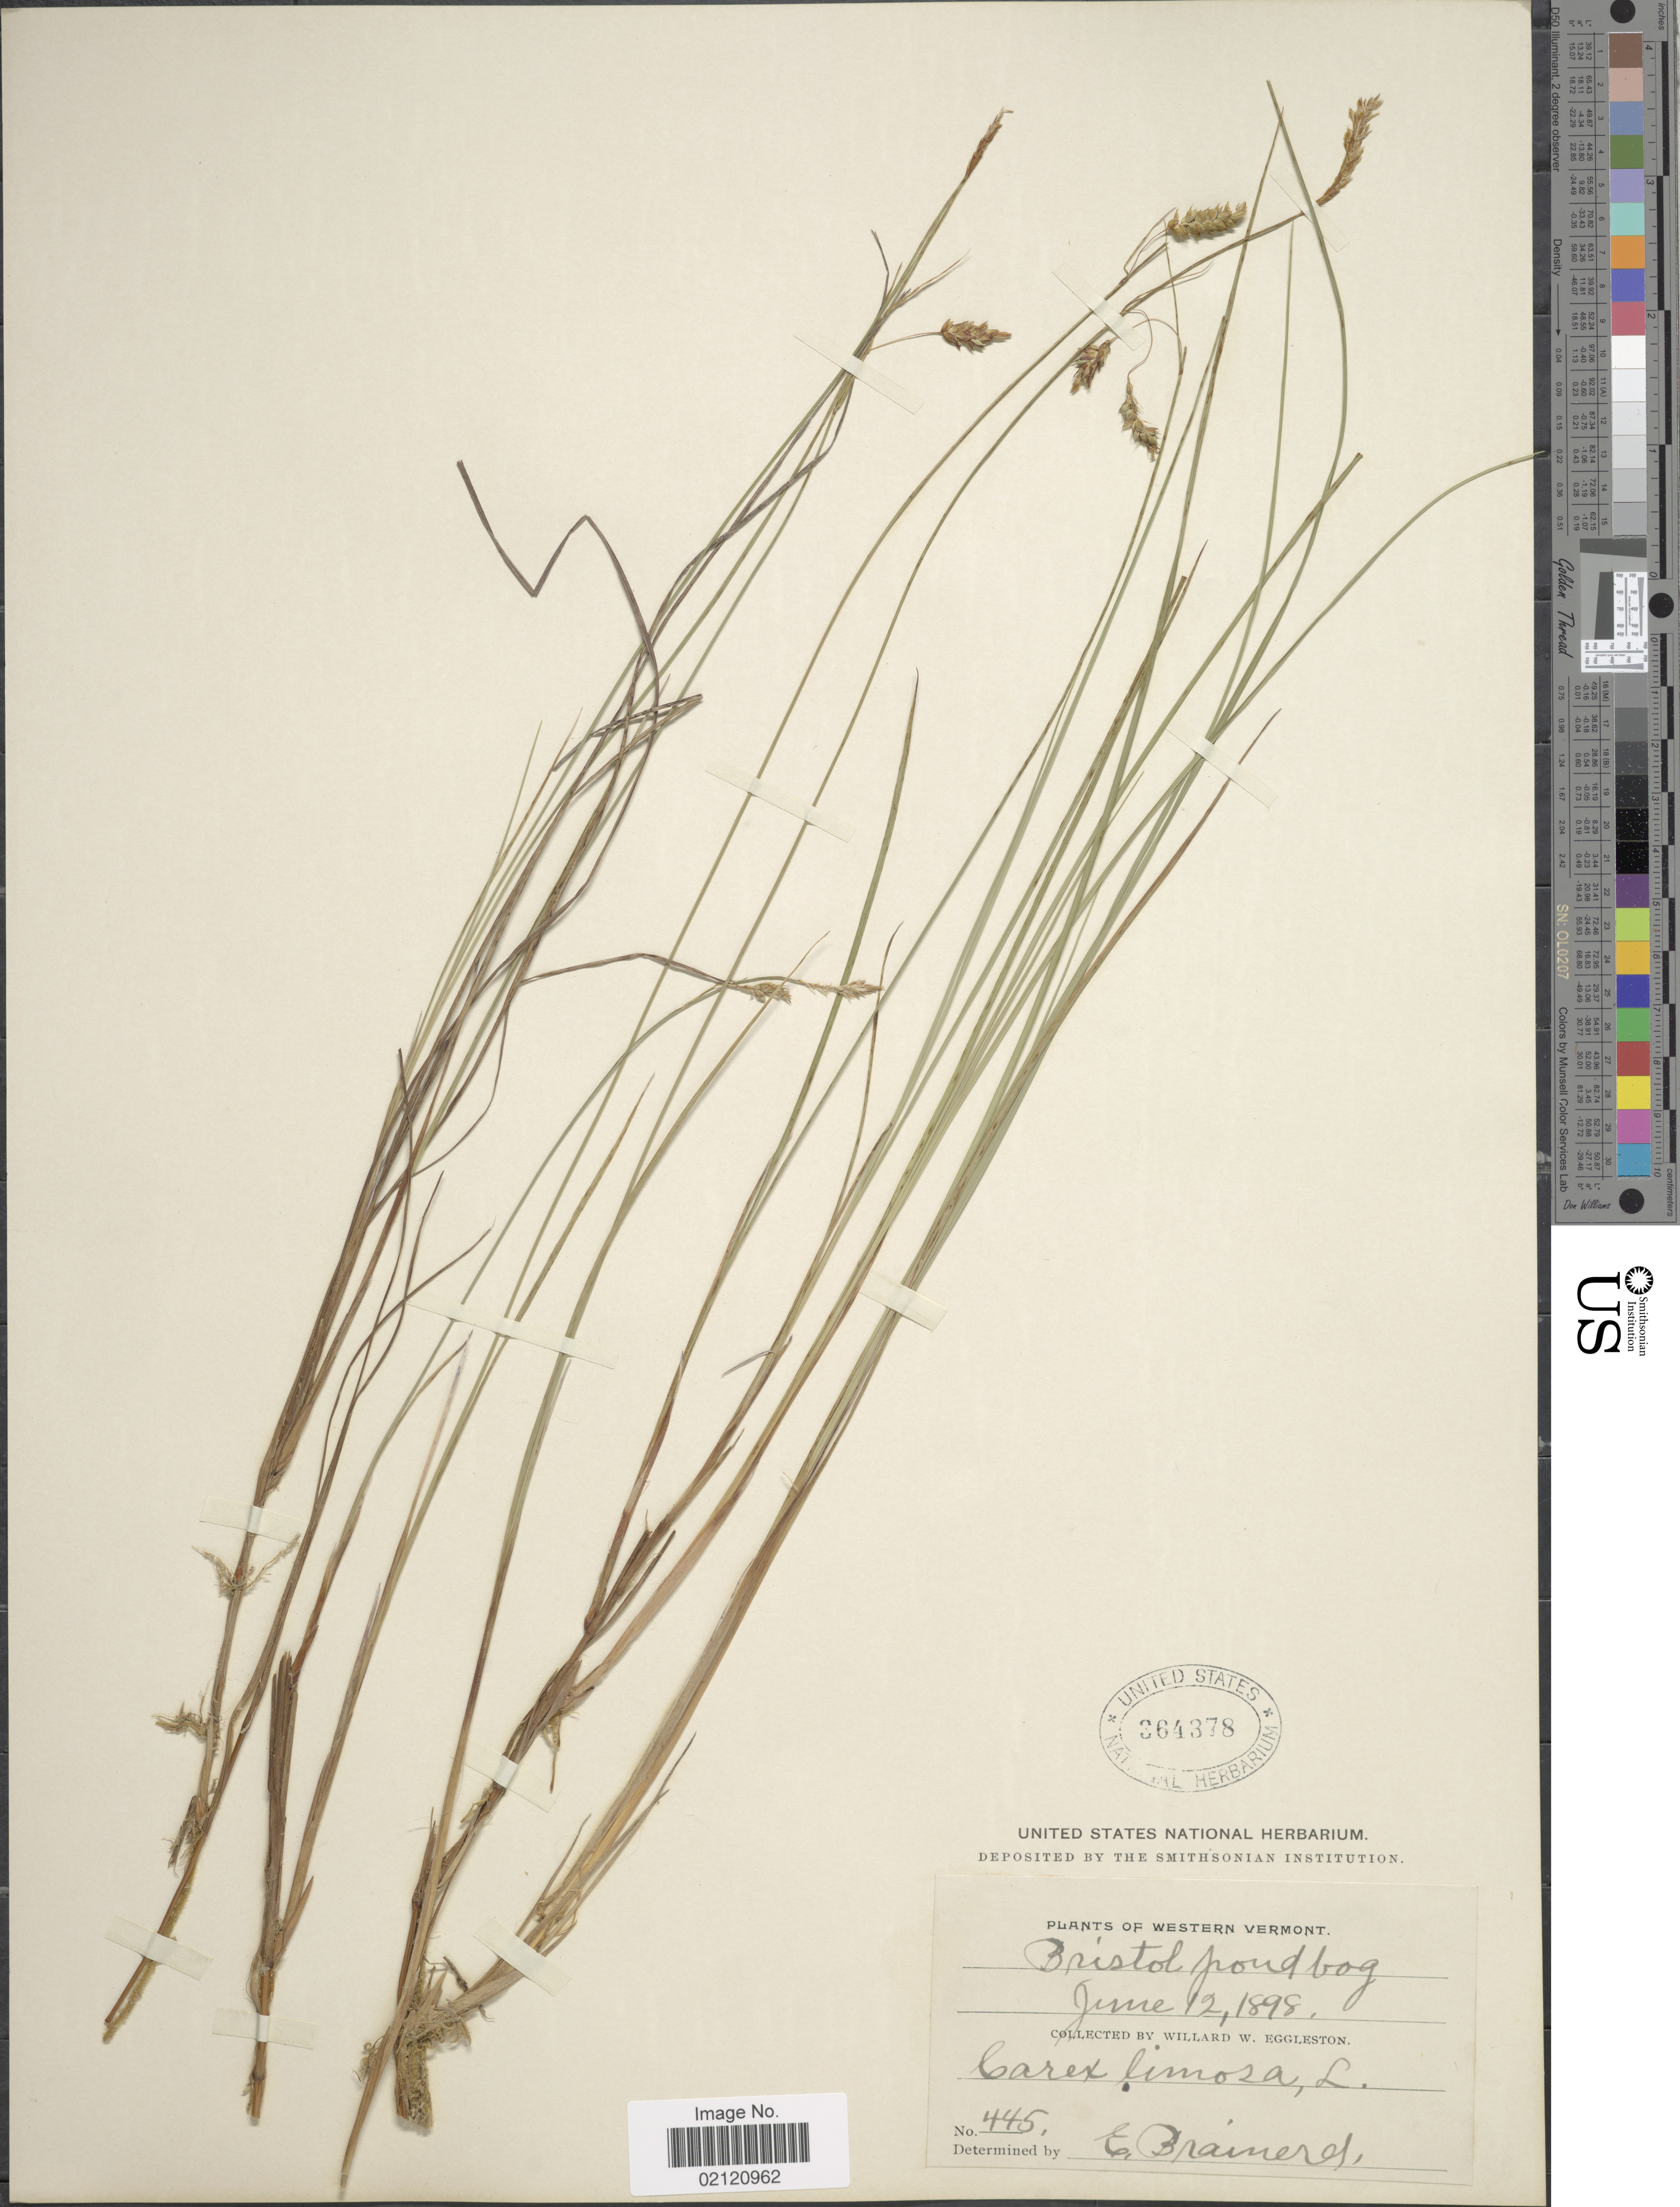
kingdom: Plantae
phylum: Tracheophyta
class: Liliopsida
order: Poales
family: Cyperaceae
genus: Carex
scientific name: Carex limosa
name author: L.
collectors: W. W. Eggleston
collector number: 445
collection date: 1898-06-12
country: United States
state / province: Vermont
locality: Western Vermont, Bristol, pond bog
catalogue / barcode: US 364378